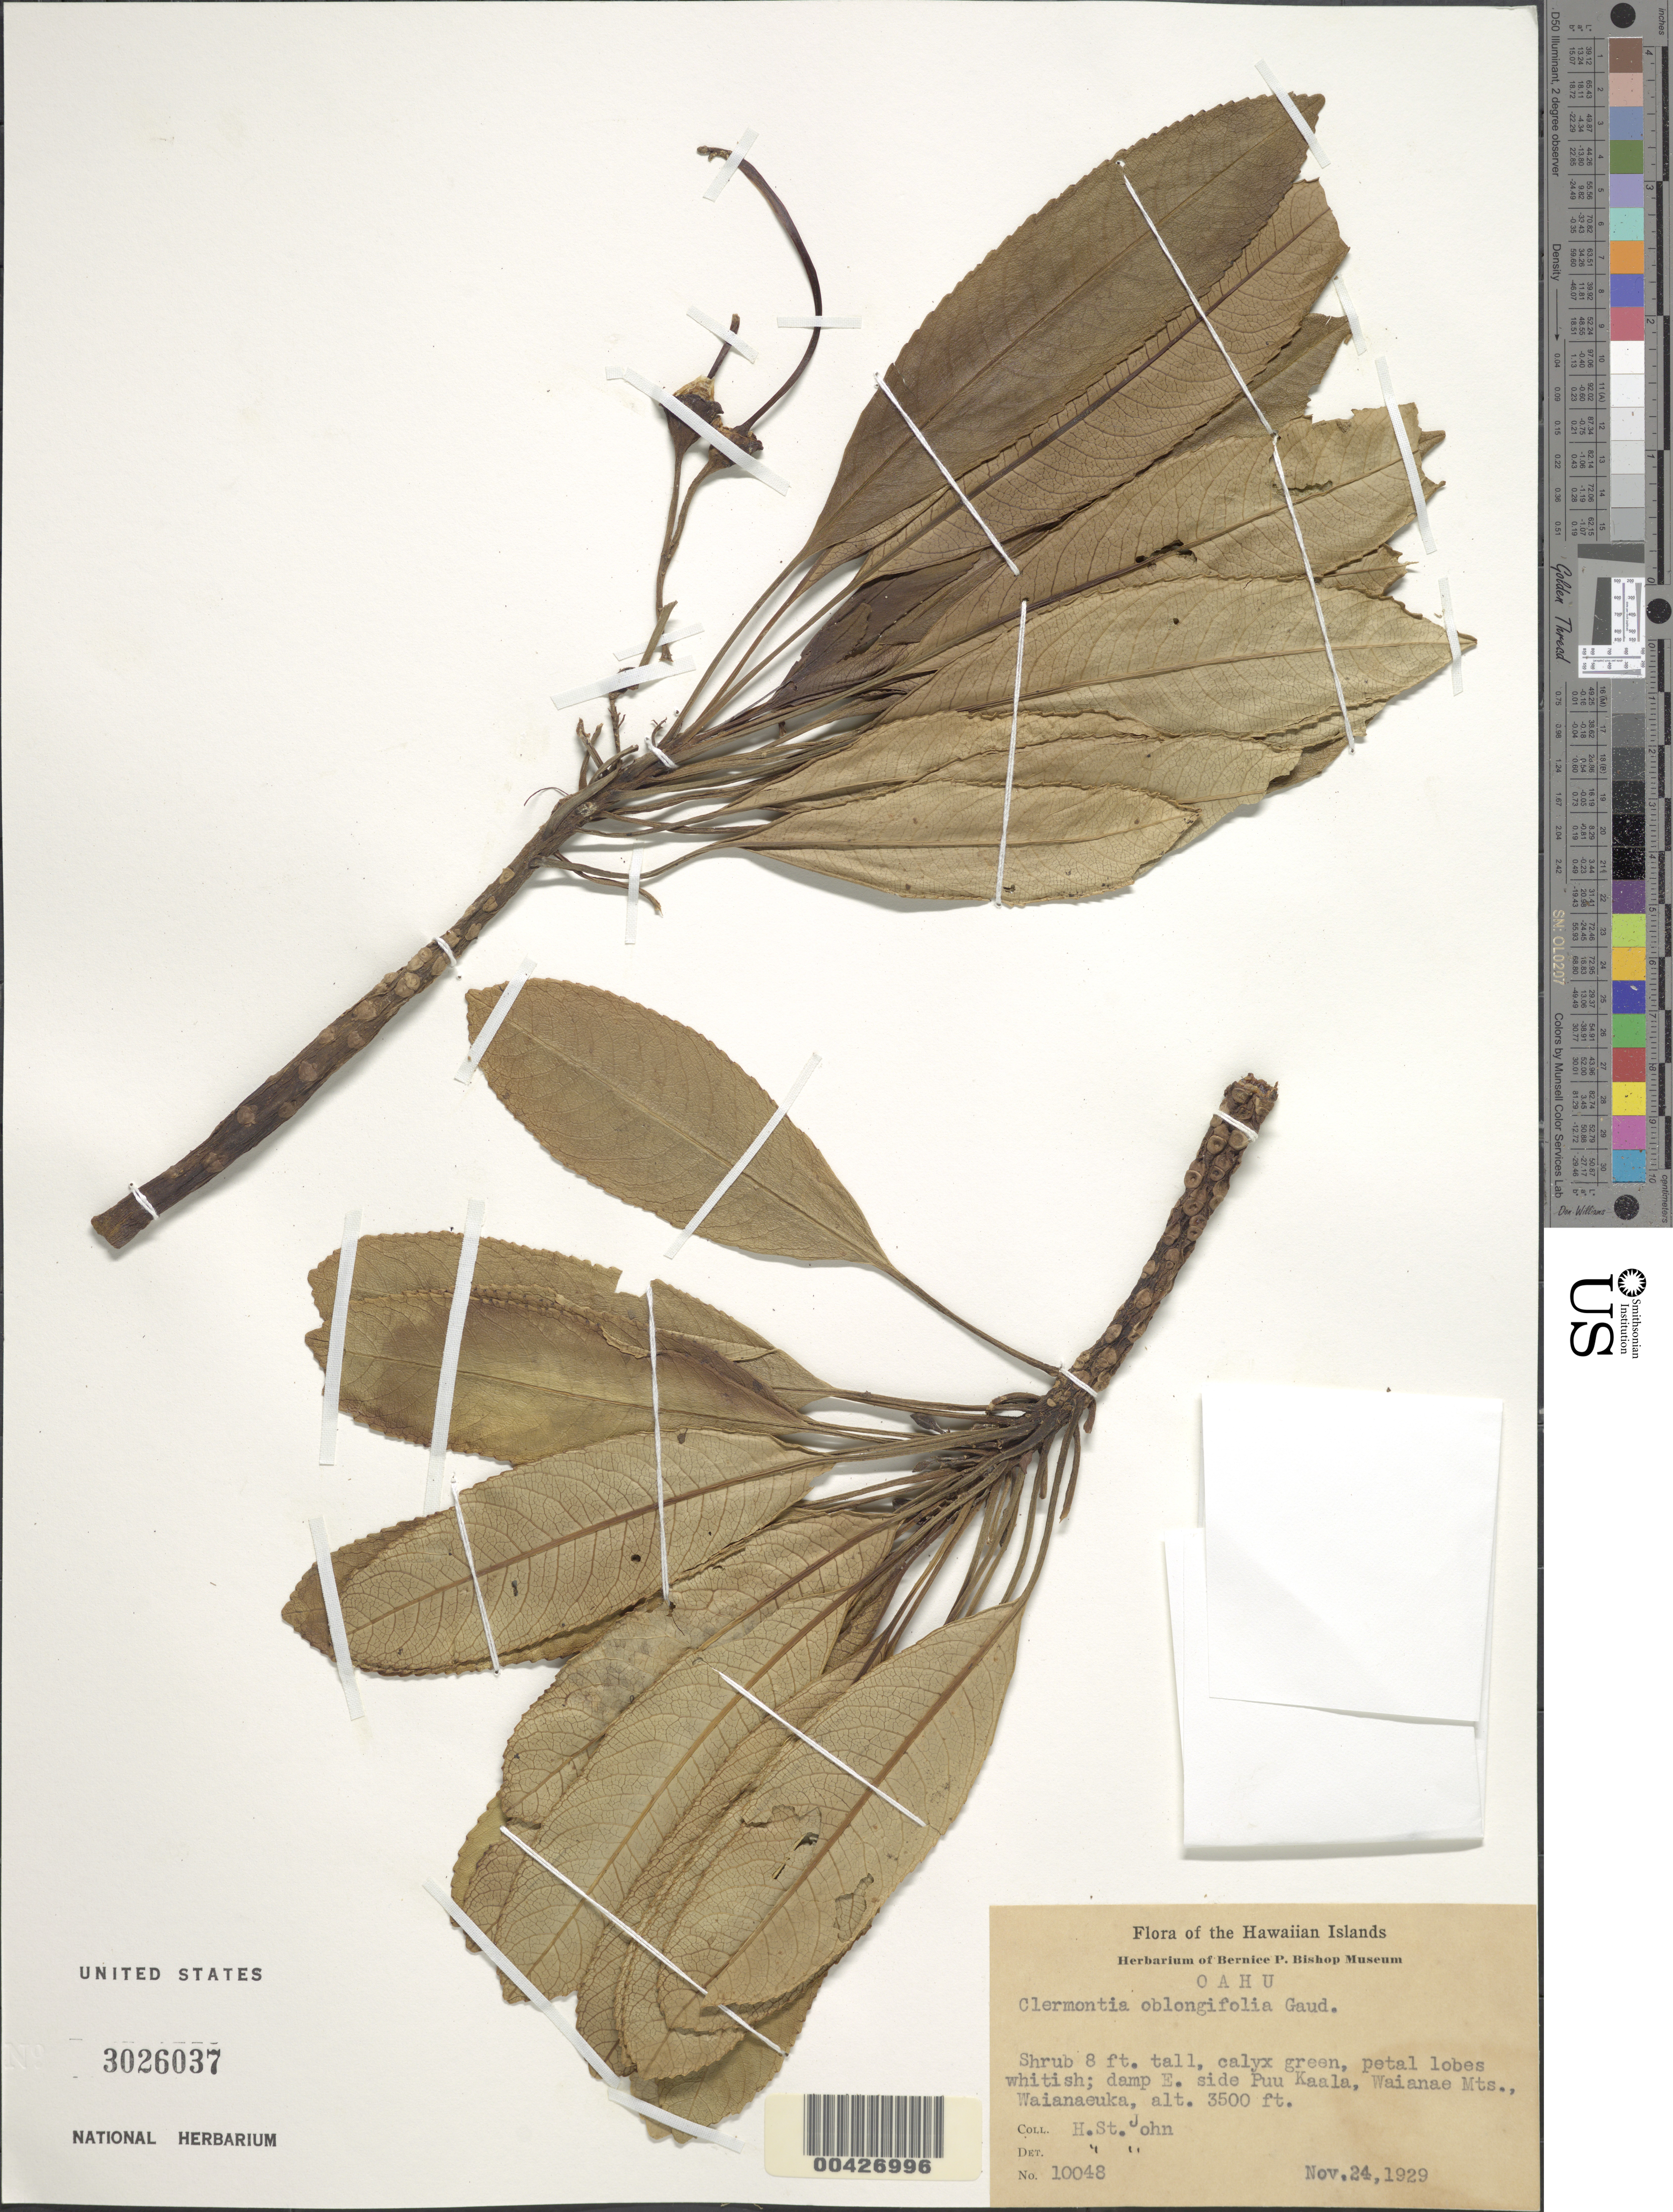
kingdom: Plantae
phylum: Tracheophyta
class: Magnoliopsida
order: Asterales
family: Campanulaceae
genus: Clermontia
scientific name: Clermontia oblongifolia subsp. oblongifolia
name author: Gaudich.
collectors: H. St. John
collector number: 10048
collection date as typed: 24 Nov 1929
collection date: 1929-11-24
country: United States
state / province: Hawaii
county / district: Honolulu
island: Oahu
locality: East side Puu Kaala, Waianae Mountains, Wainanae Uka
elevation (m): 1067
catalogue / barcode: US 3026037